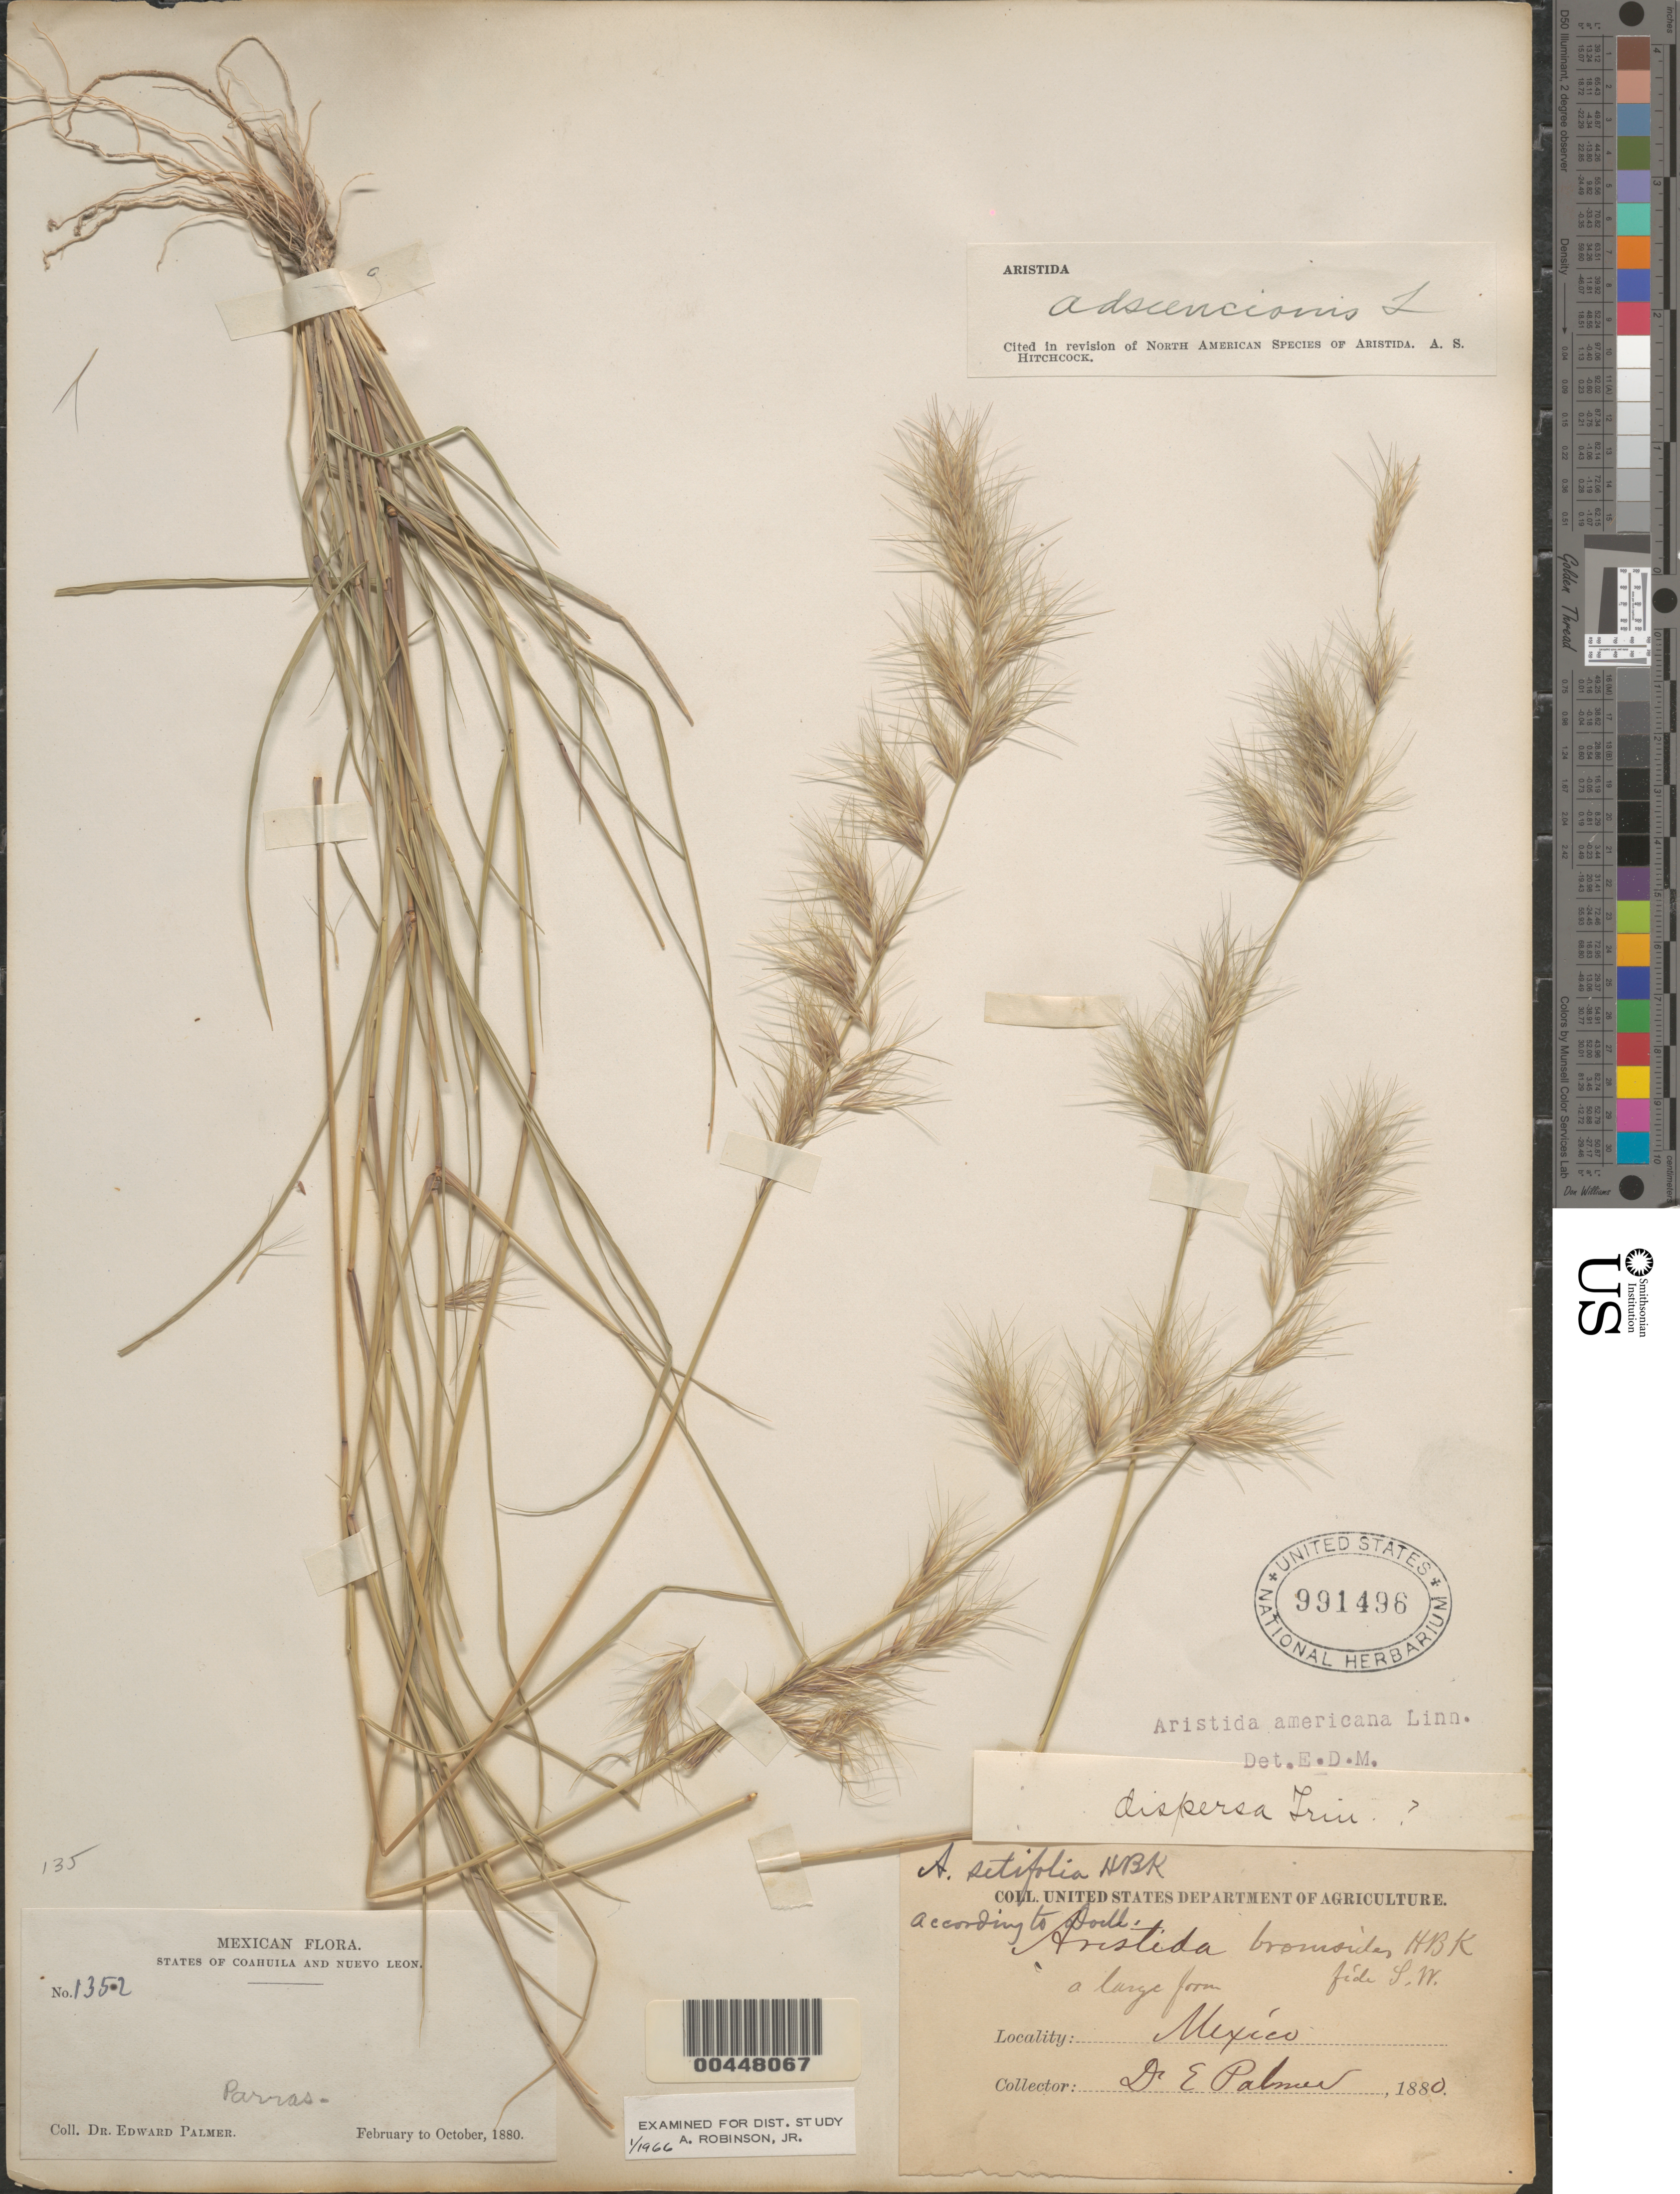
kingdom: Plantae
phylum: Tracheophyta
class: Liliopsida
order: Poales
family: Poaceae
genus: Aristida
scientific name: Aristida adscensionis var. adscensionis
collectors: E. Palmer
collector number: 1352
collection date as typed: Feb 1880 to Oct 1880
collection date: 1880-02/1880-10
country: Mexico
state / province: Coahuila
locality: Parras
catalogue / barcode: US 991496